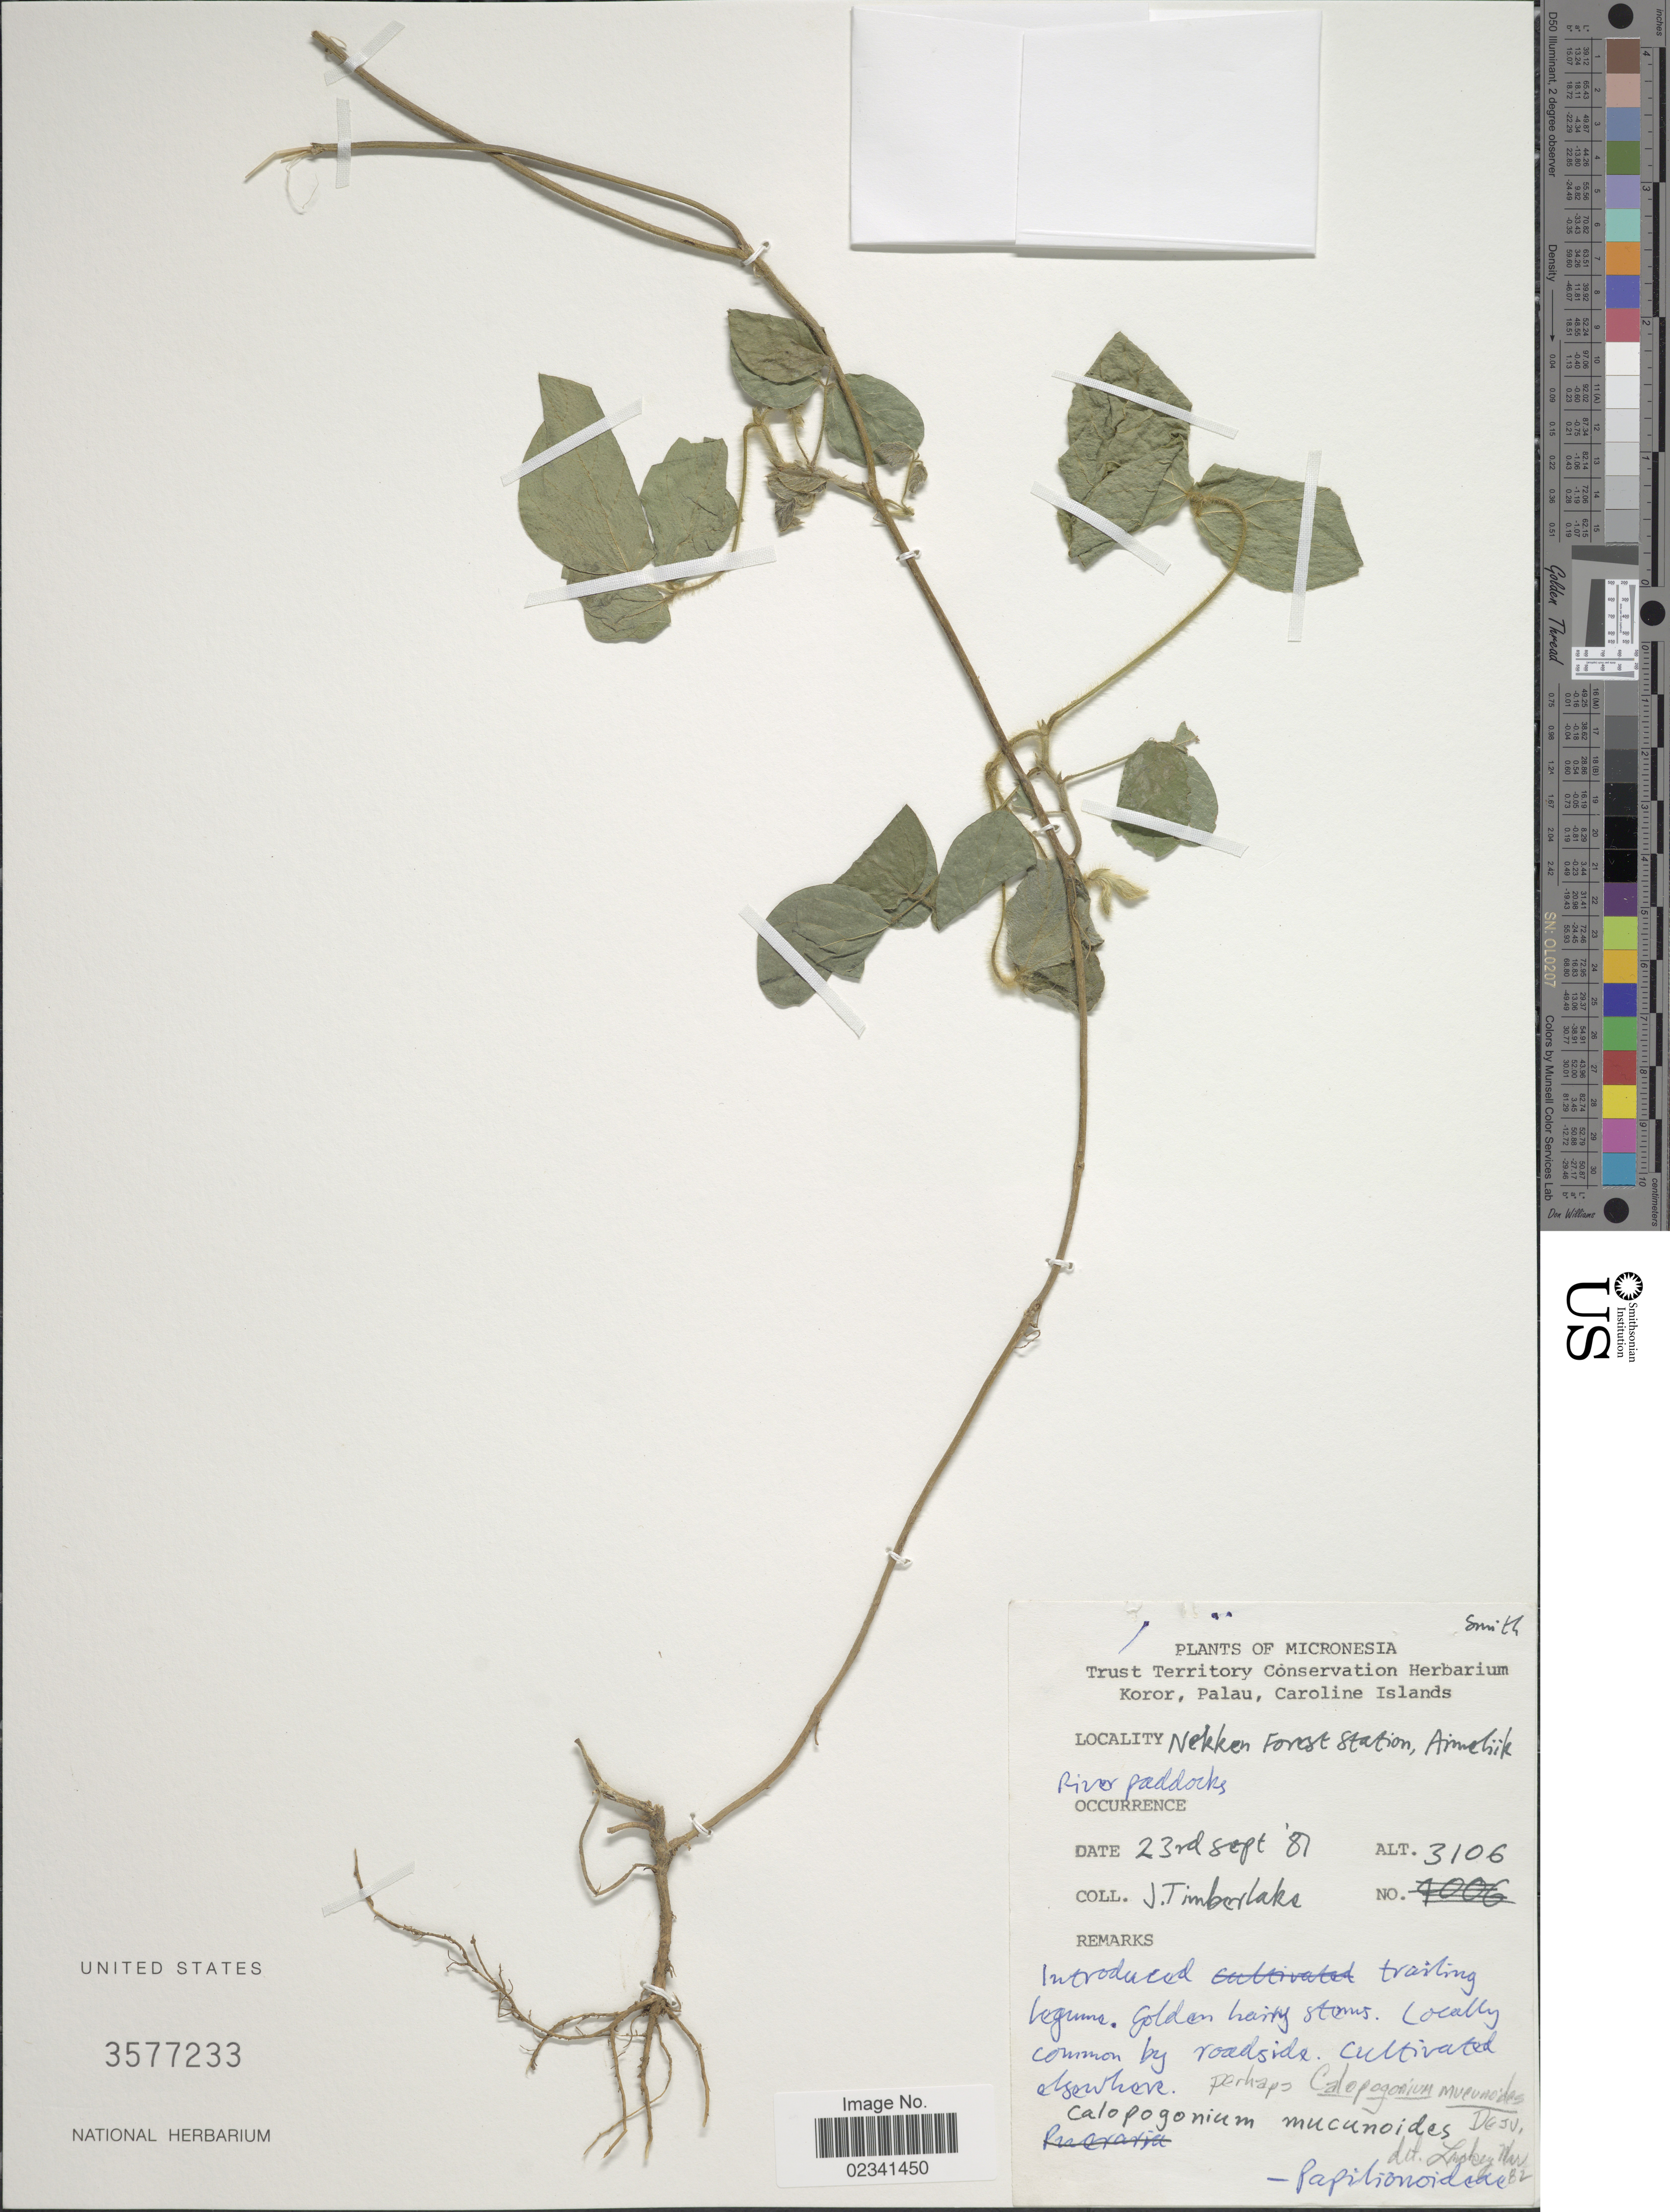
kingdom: Plantae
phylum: Tracheophyta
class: Magnoliopsida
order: Fabales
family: Fabaceae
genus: Calopogonium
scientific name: Calopogonium mucunoides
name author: Desv.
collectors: J. Timberlake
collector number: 3106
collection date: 1981-09-23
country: Palau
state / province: Aimeliik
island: Babeldaob [Babelthuap]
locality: Micronesia, Nekken Forest Station, Aimeliik, River paddocks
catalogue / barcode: US 3577233